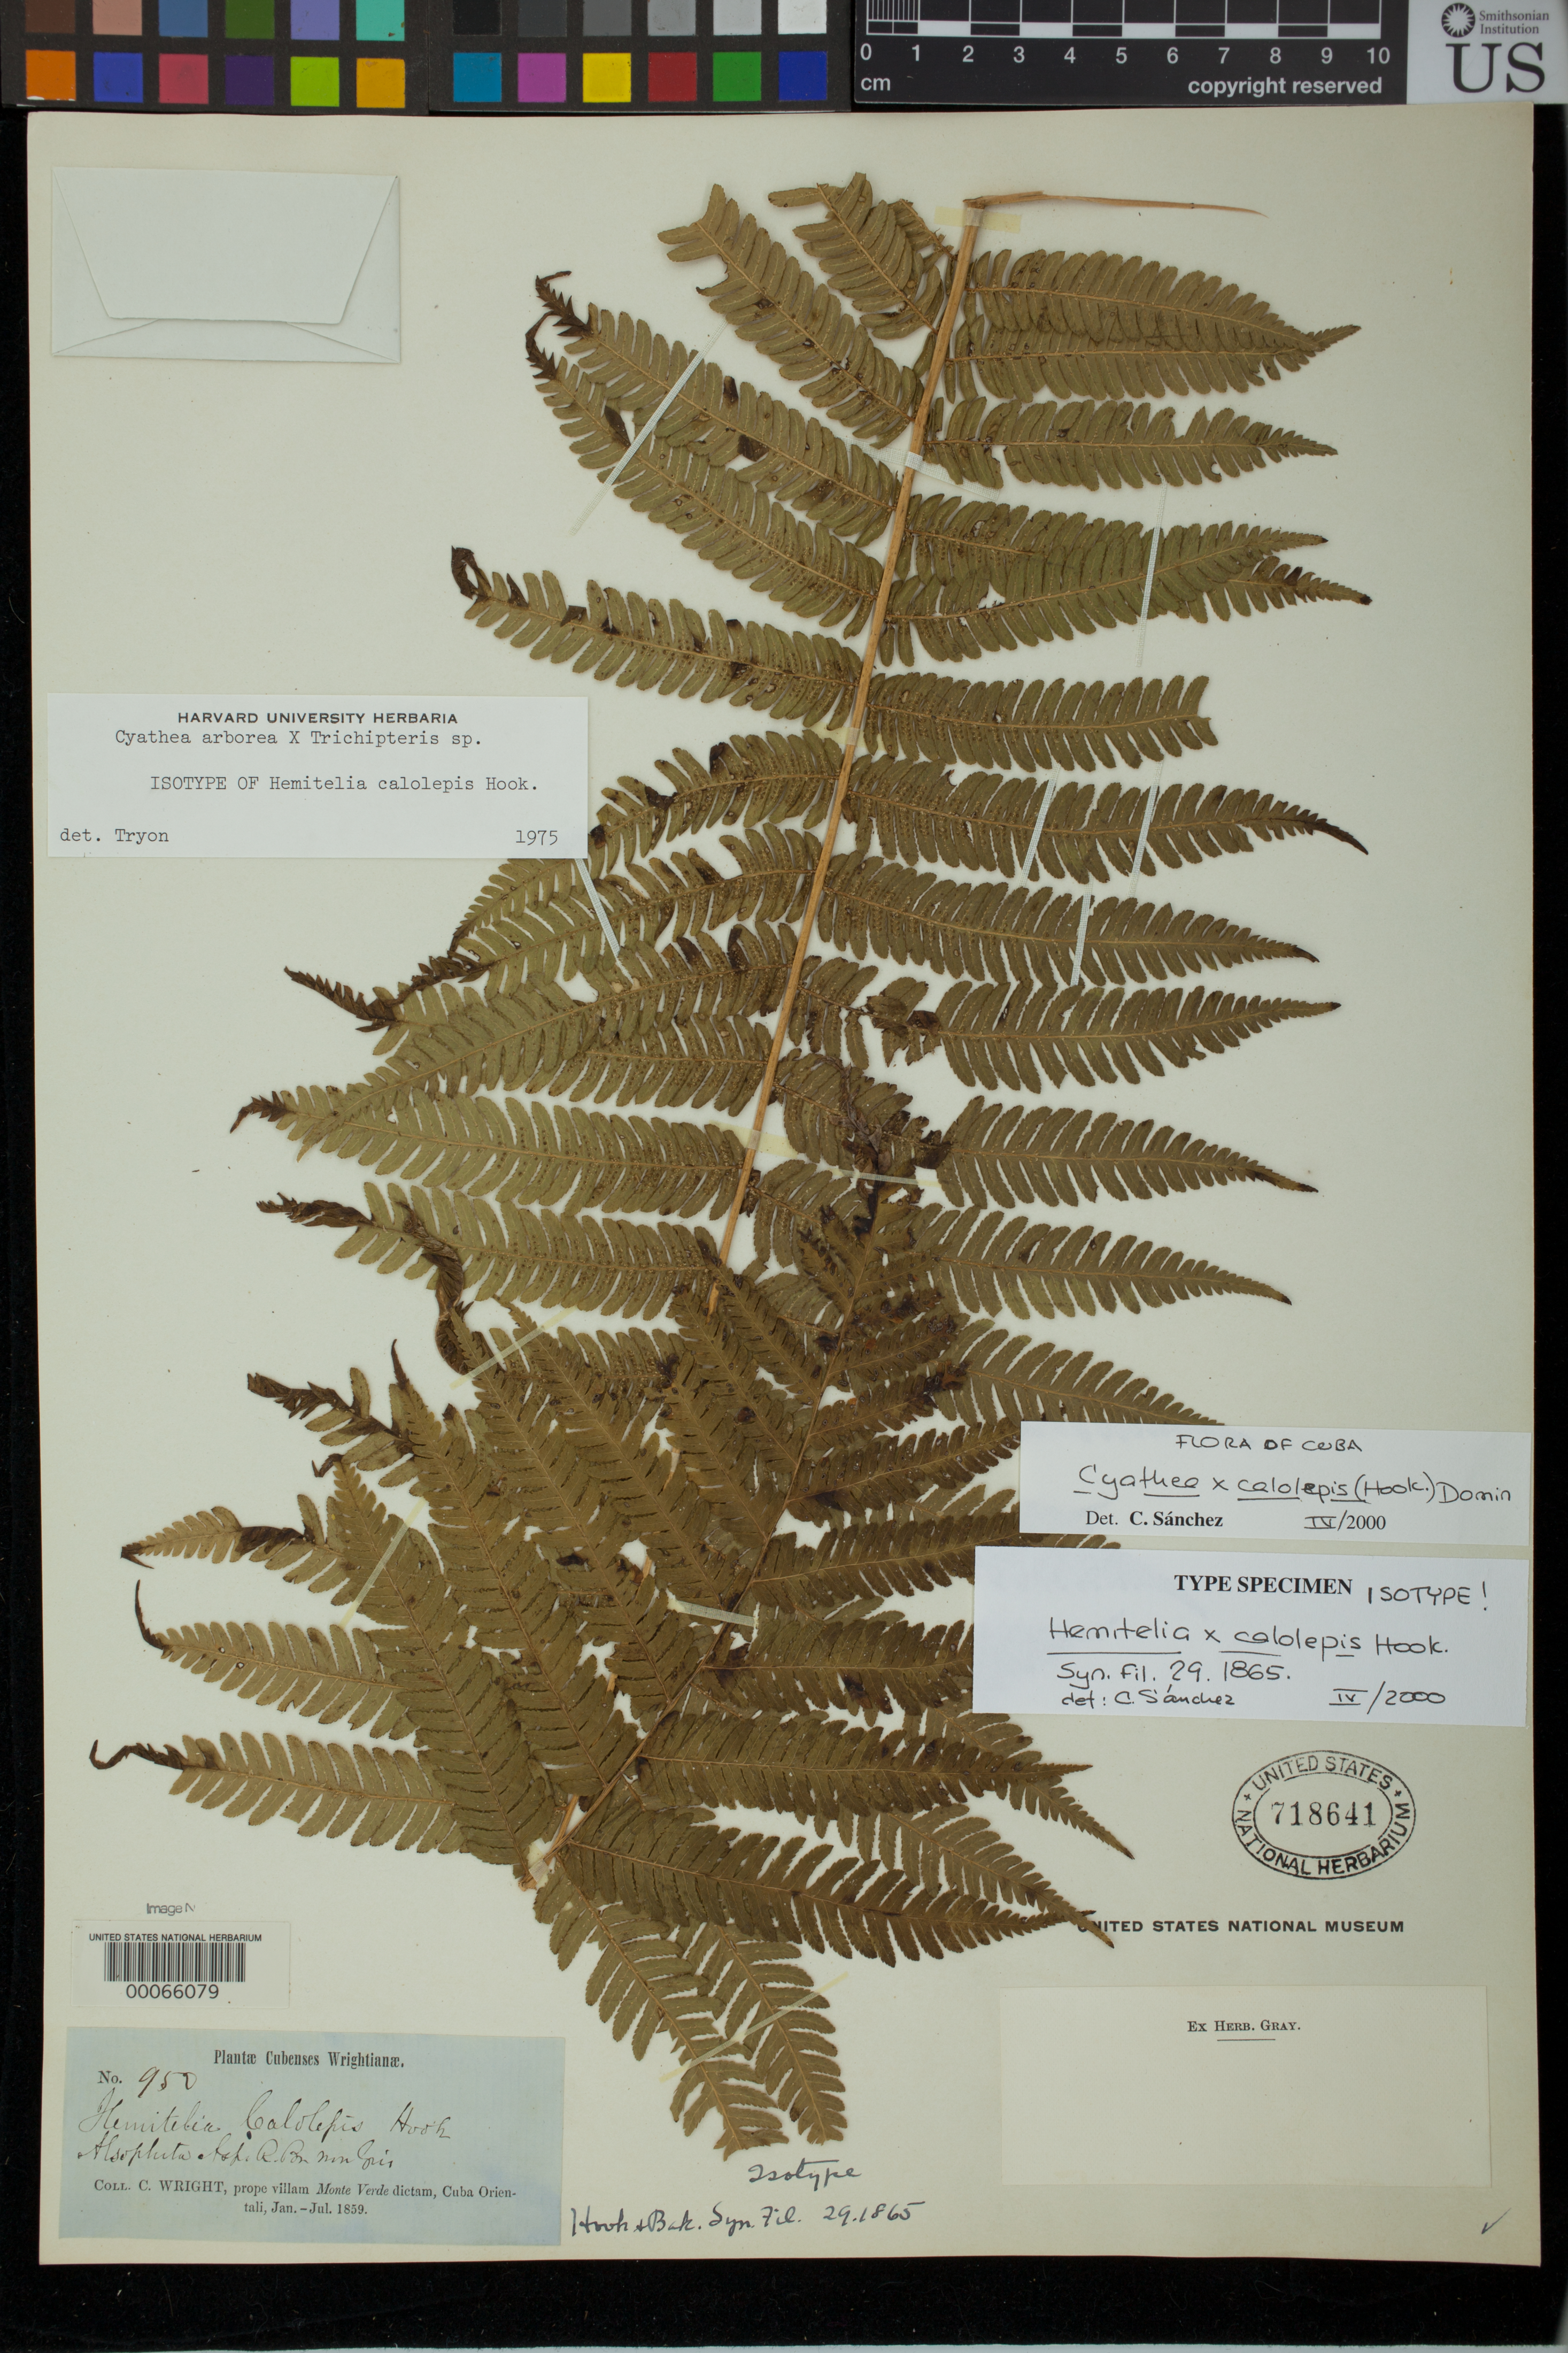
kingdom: Plantae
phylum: Tracheophyta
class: Polypodiopsida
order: Cyatheales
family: Cyatheaceae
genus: Hemitelia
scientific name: Hemitelia calolepis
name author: Hook. in Hook. & Baker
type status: Isotype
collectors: C. Wright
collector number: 950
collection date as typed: Jan.-Jul. 1859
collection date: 1859-01/1859-07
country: Cuba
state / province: Oriente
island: Greater Antilles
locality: Prope villam Monte Verde dictam, Cuba Orientali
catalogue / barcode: US 718641